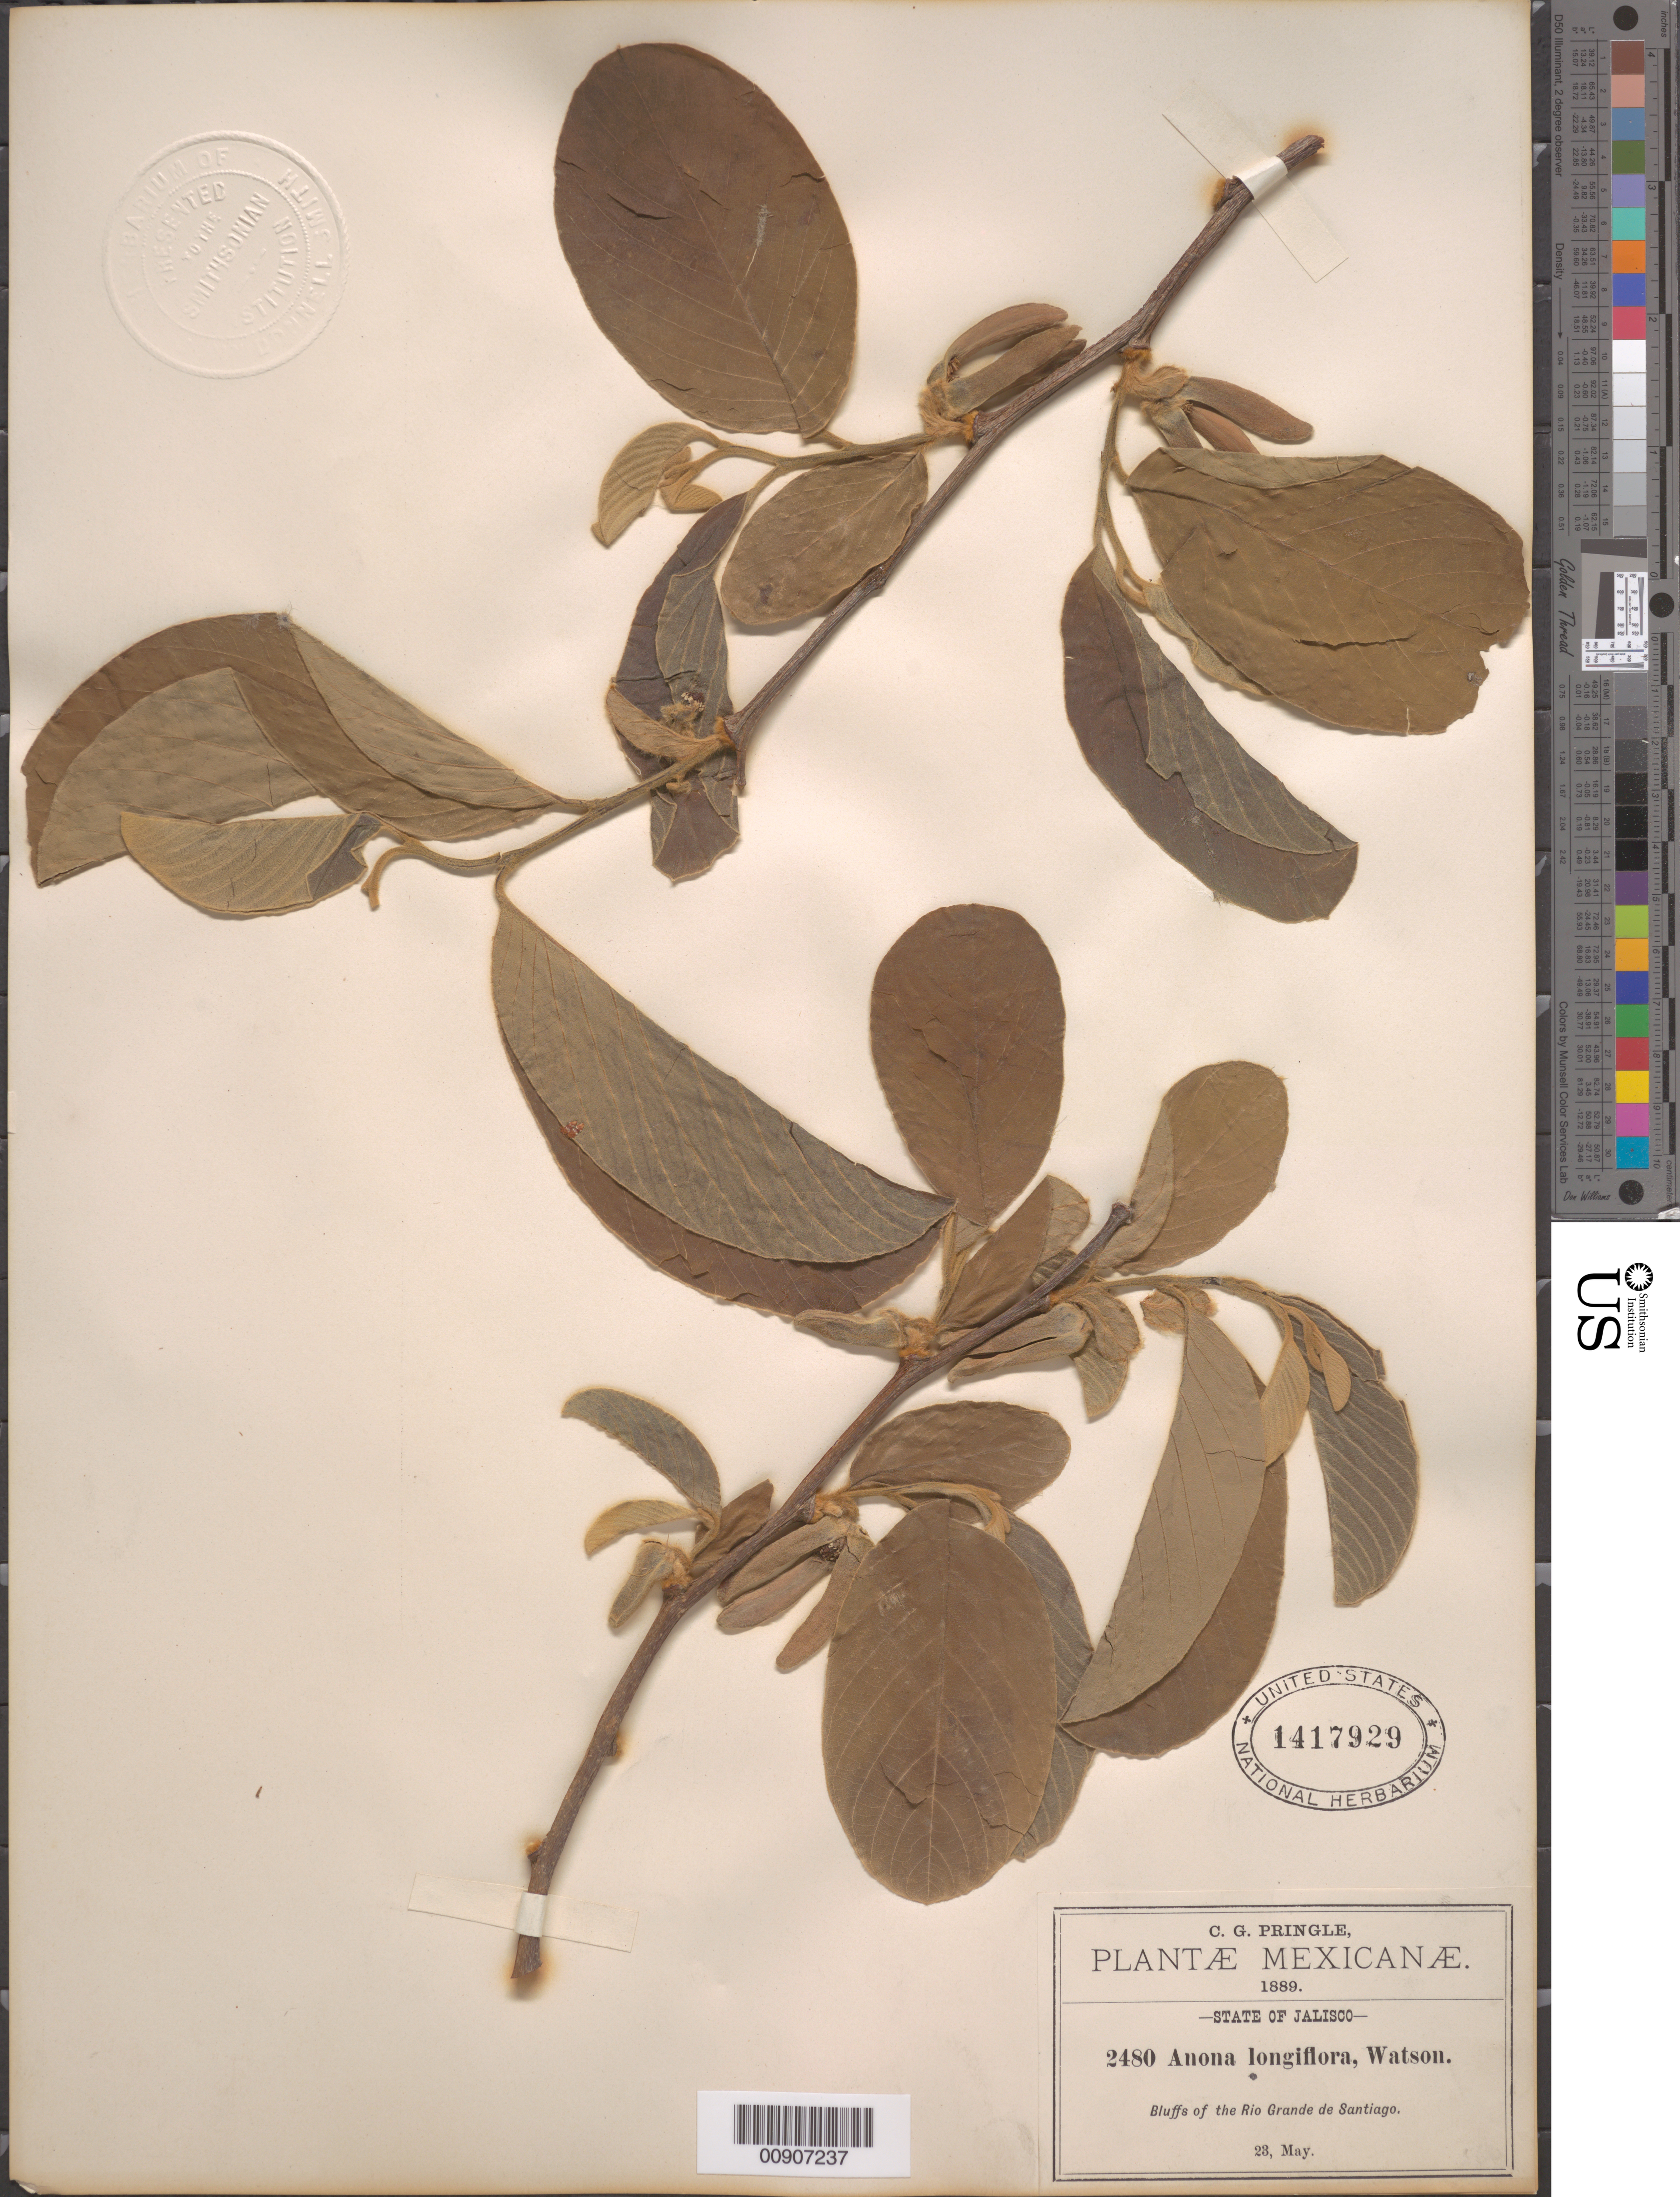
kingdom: Plantae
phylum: Tracheophyta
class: Magnoliopsida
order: Magnoliales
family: Annonaceae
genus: Annona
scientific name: Annona longiflora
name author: S. Watson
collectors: C. G. Pringle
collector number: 2480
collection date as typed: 23 May 1889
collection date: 1889-05-23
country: Mexico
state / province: Jalisco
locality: Bluffs of the Río Grande de Santiago, State of Jalisco.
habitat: Bluffs of the Río.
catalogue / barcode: US 1417929